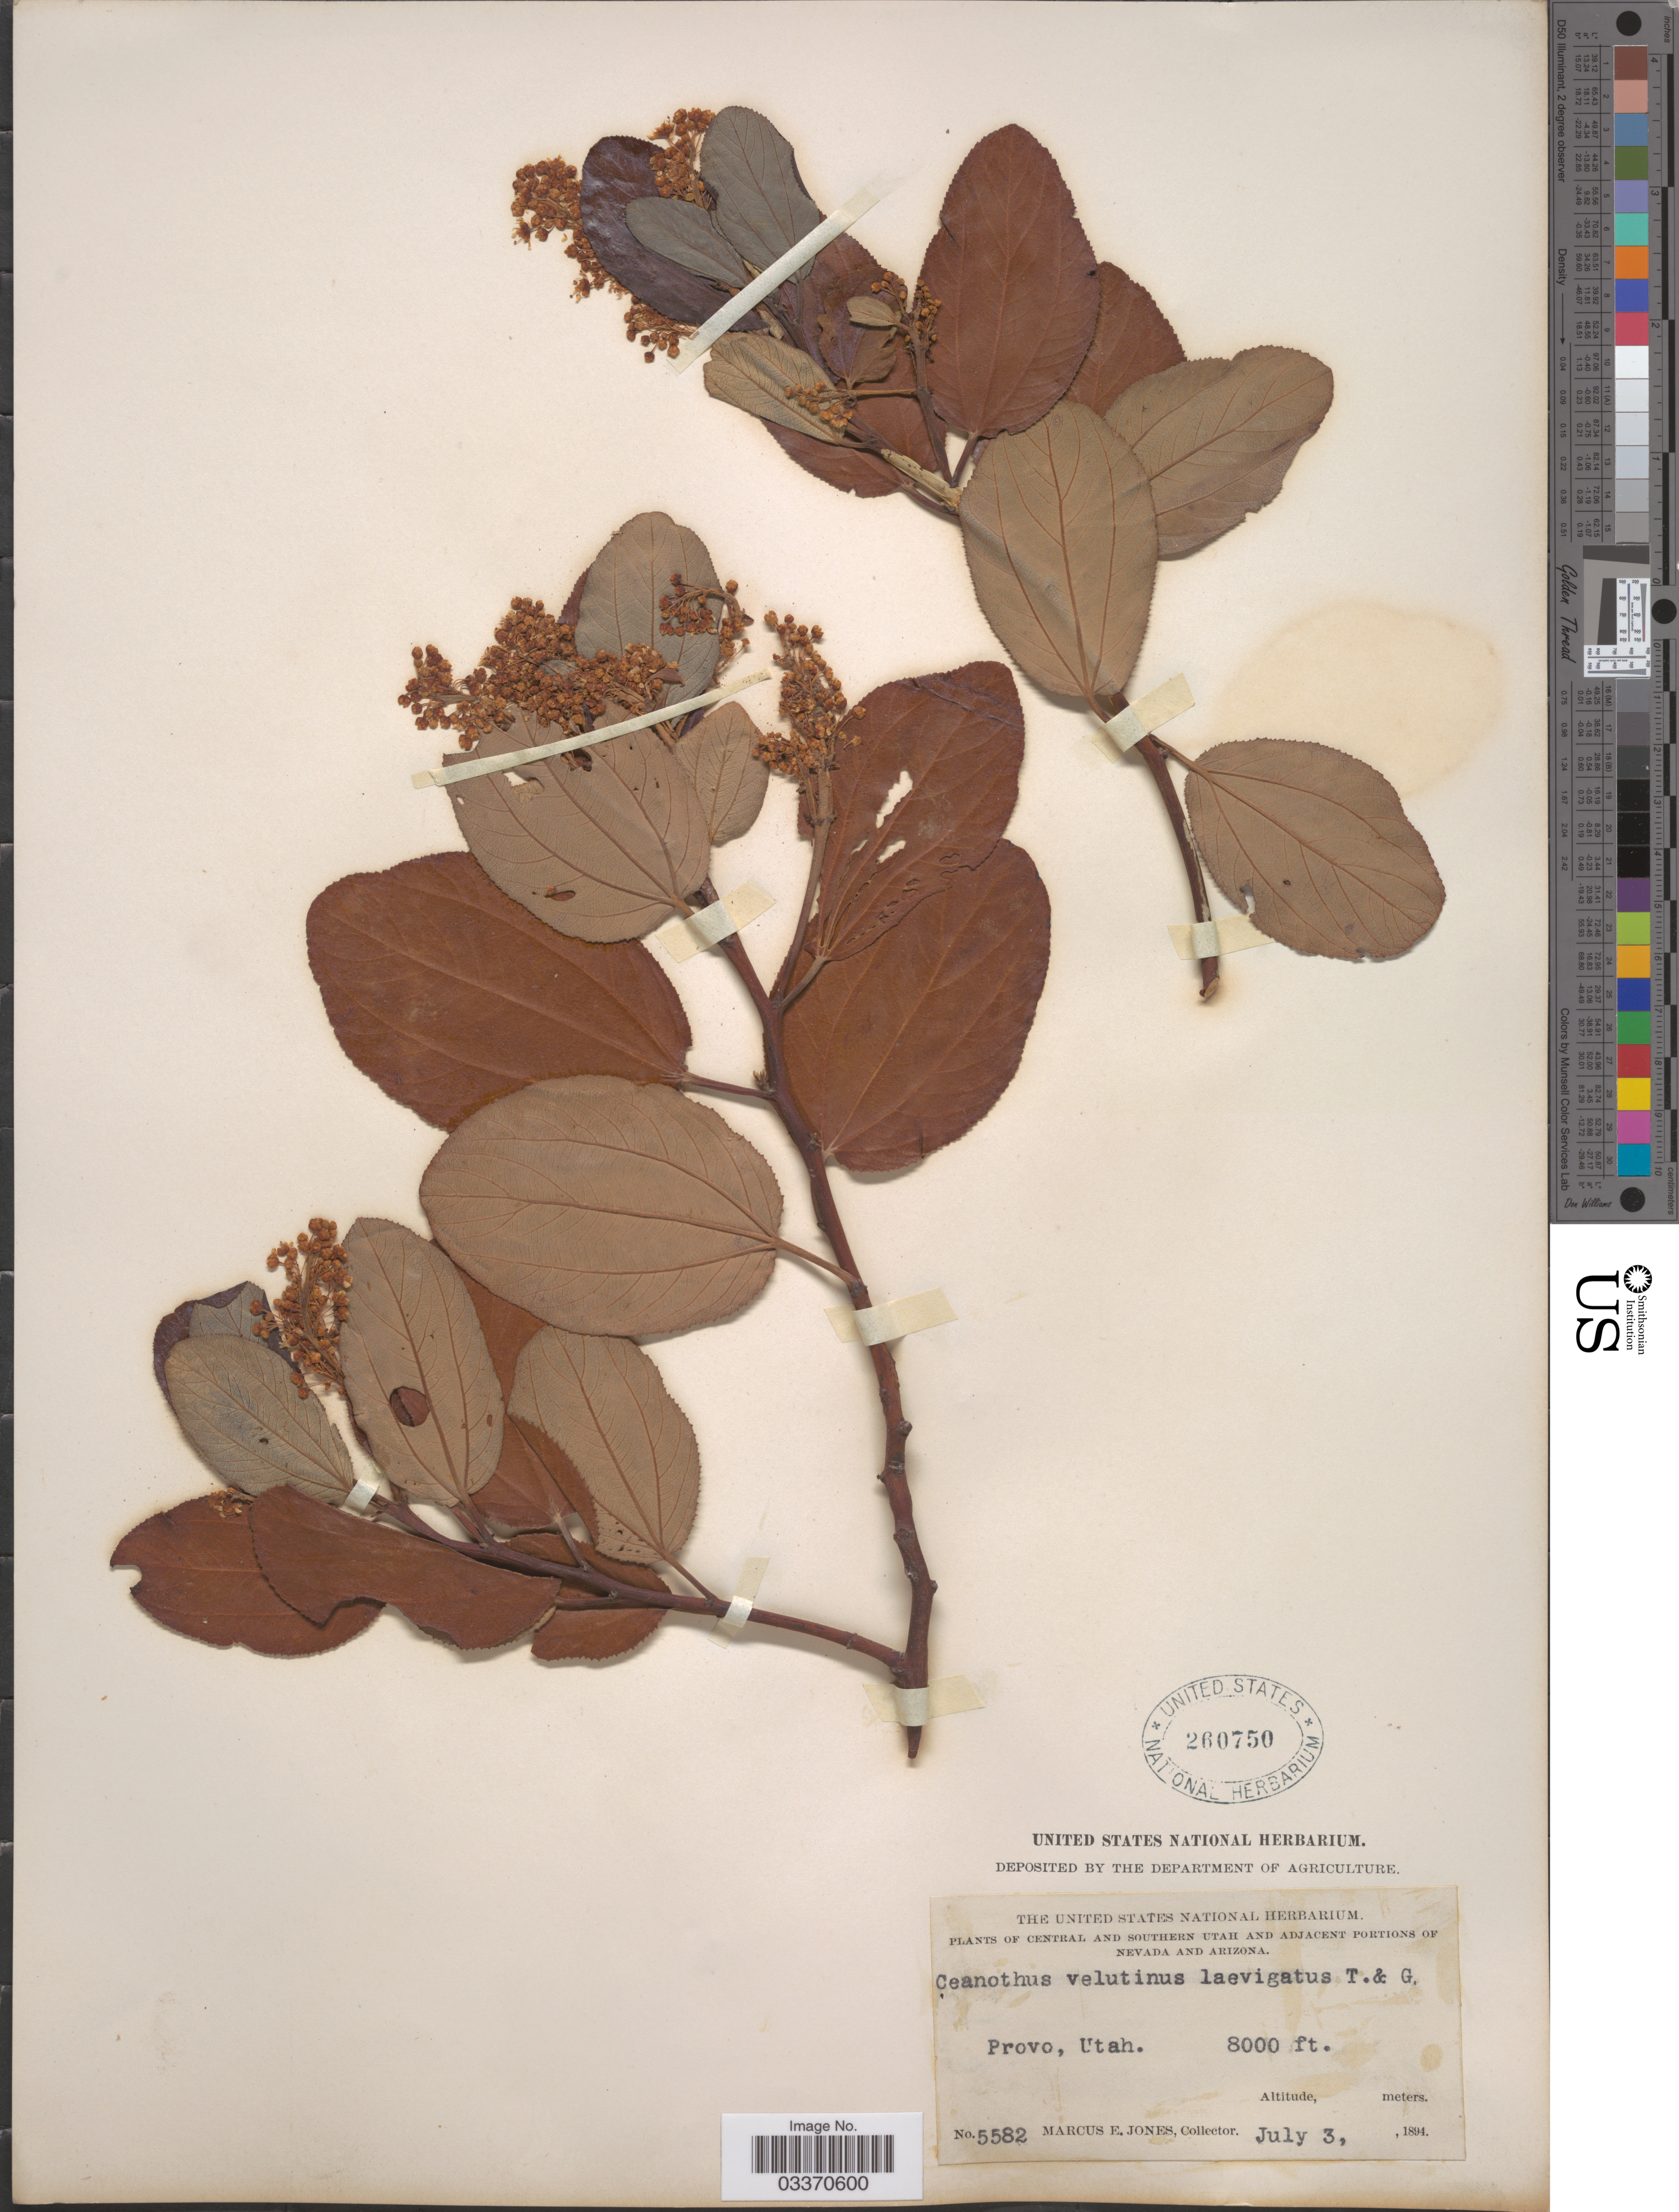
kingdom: Plantae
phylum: Tracheophyta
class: Magnoliopsida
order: Rosales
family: Rhamnaceae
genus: Ceanothus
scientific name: Ceanothus velutinus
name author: Douglas ex Hook.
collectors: M. E. Jones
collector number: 5582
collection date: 1894-07-03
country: United States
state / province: Utah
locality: Central and southern Utah. Provo.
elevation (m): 2438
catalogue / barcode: US 260750